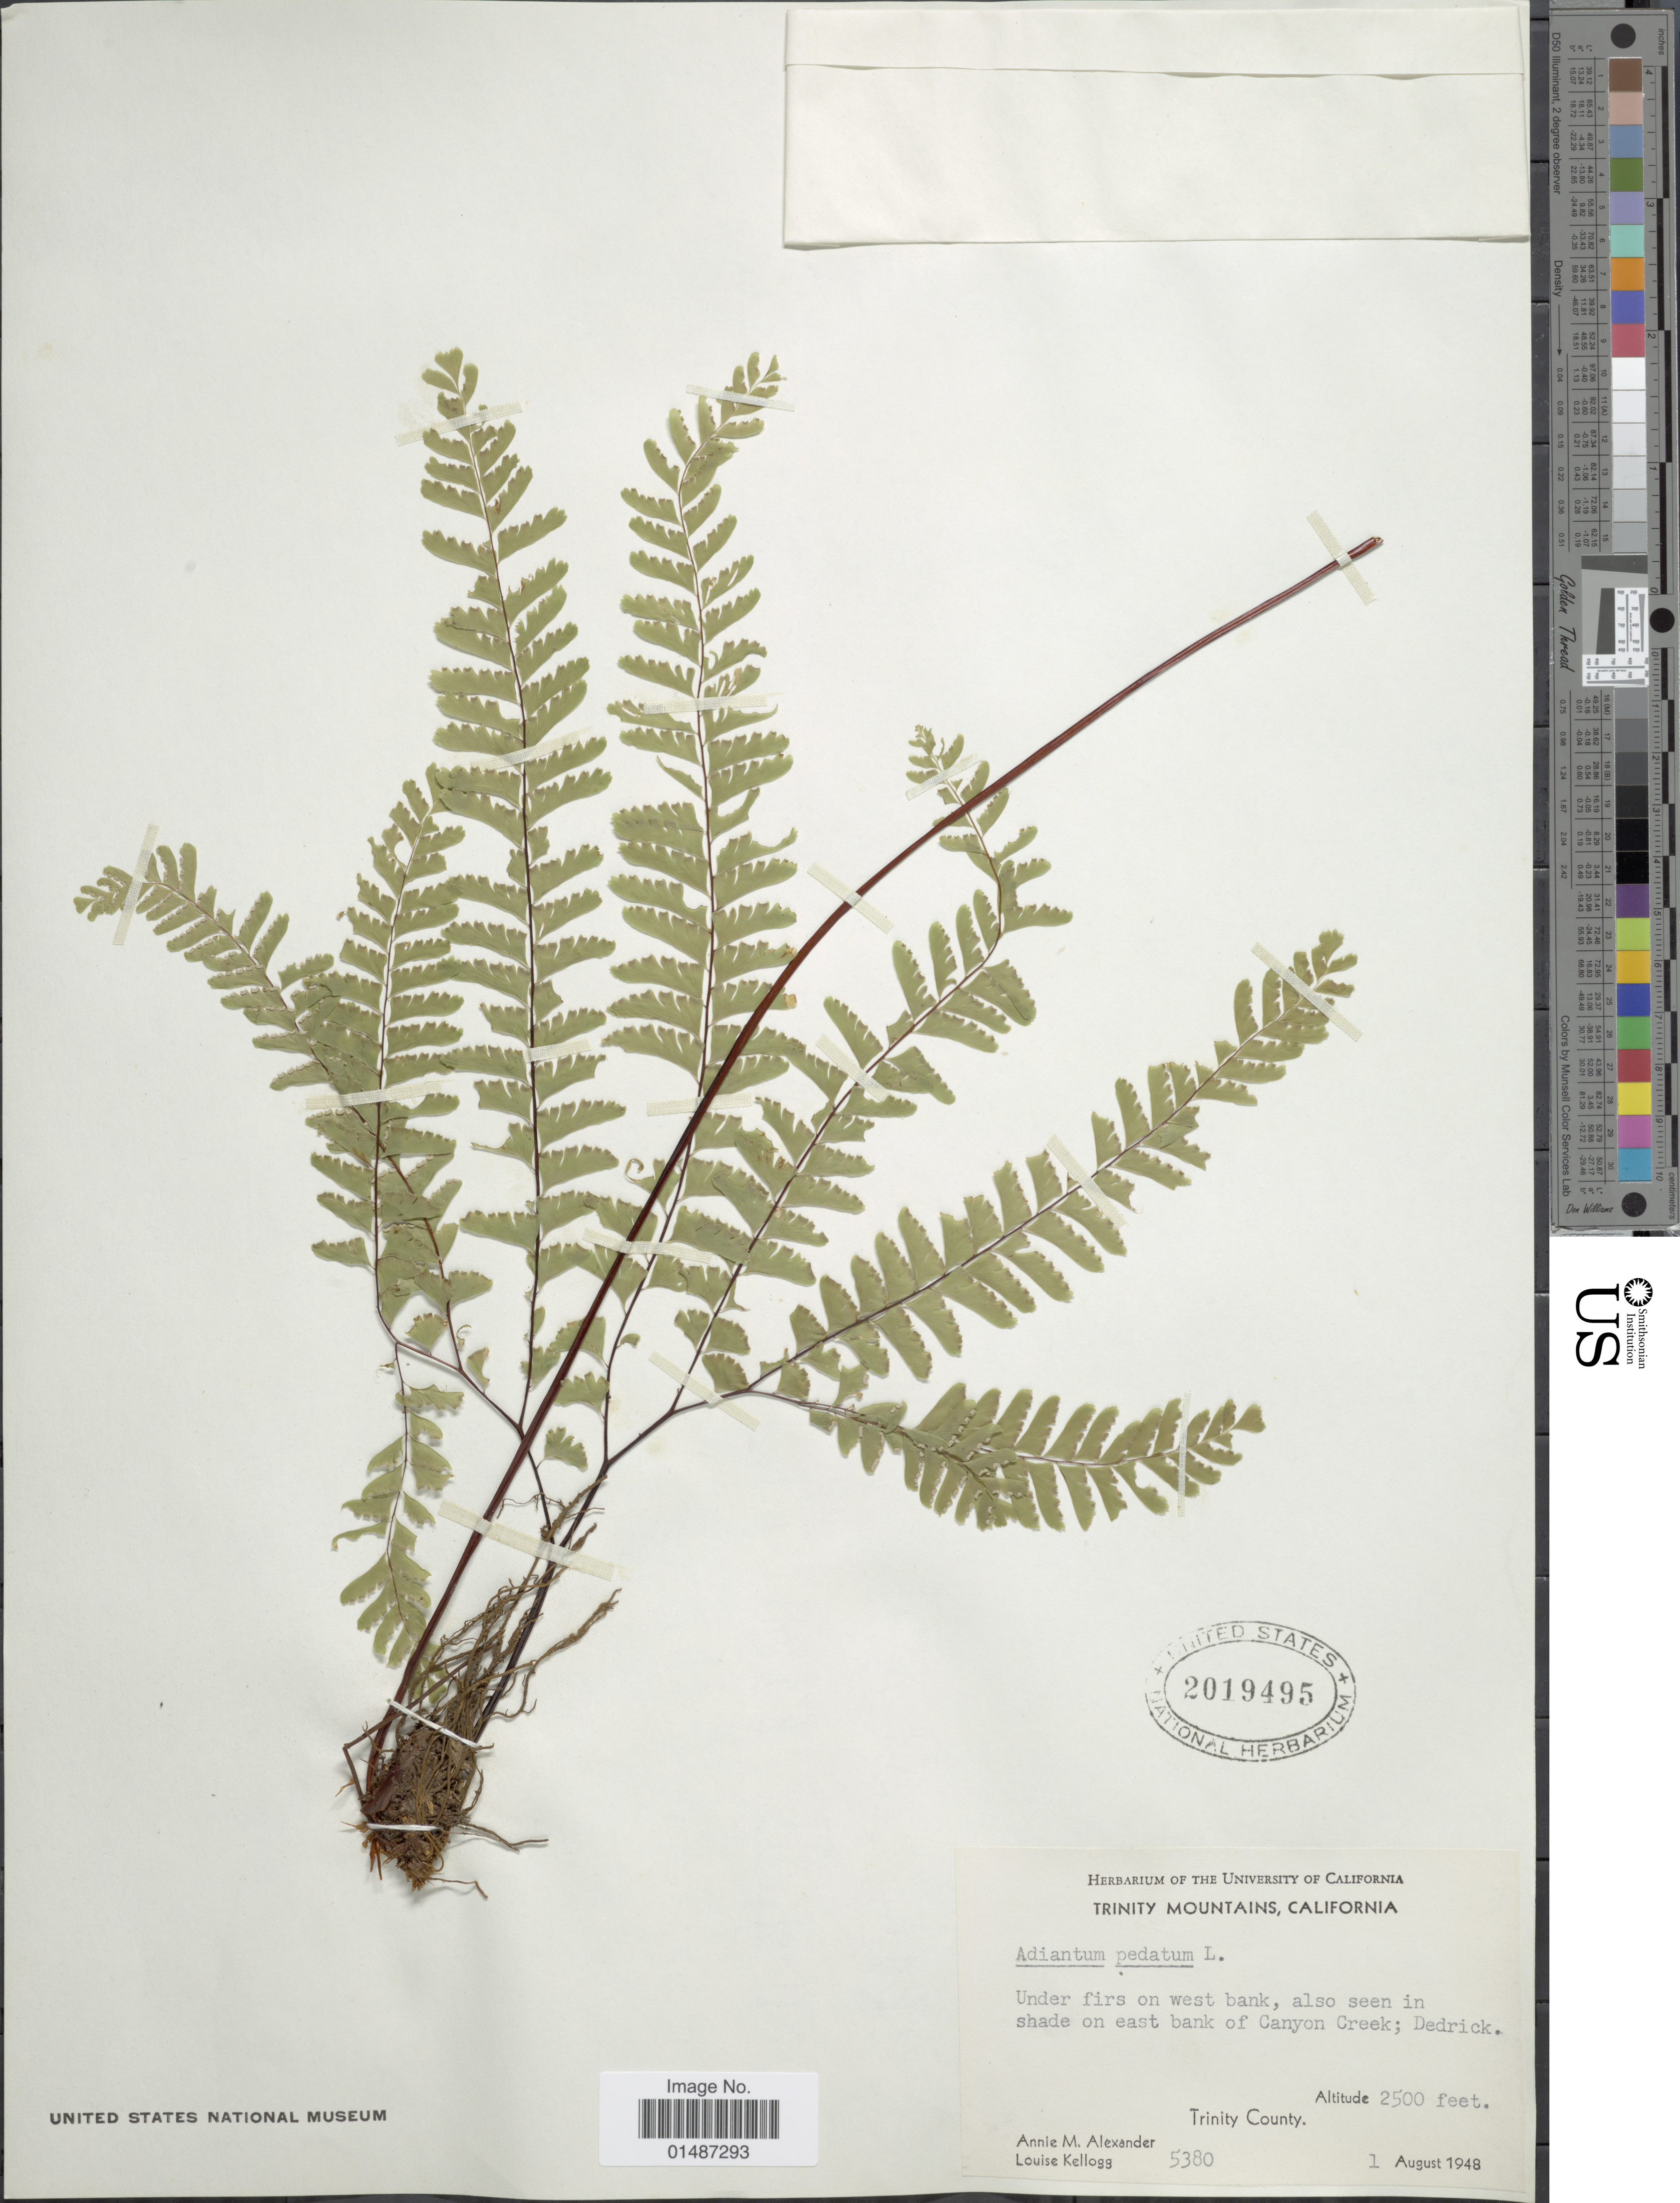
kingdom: Plantae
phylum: Tracheophyta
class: Polypodiopsida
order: Polypodiales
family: Pteridaceae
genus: Adiantum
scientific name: Adiantum pedatum subsp. aleuticum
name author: (Rupr.) Calder & Roy L. Taylor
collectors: A. M. Alexander & L. Kellogg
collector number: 5380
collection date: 1948-08-01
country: United States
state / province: California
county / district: Trinity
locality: Trinity Mountains. Under firs on west bank, also seen in shade on east bank of Canyon Creek; Dedrick. Trinity County.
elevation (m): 762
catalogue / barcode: US 2019495